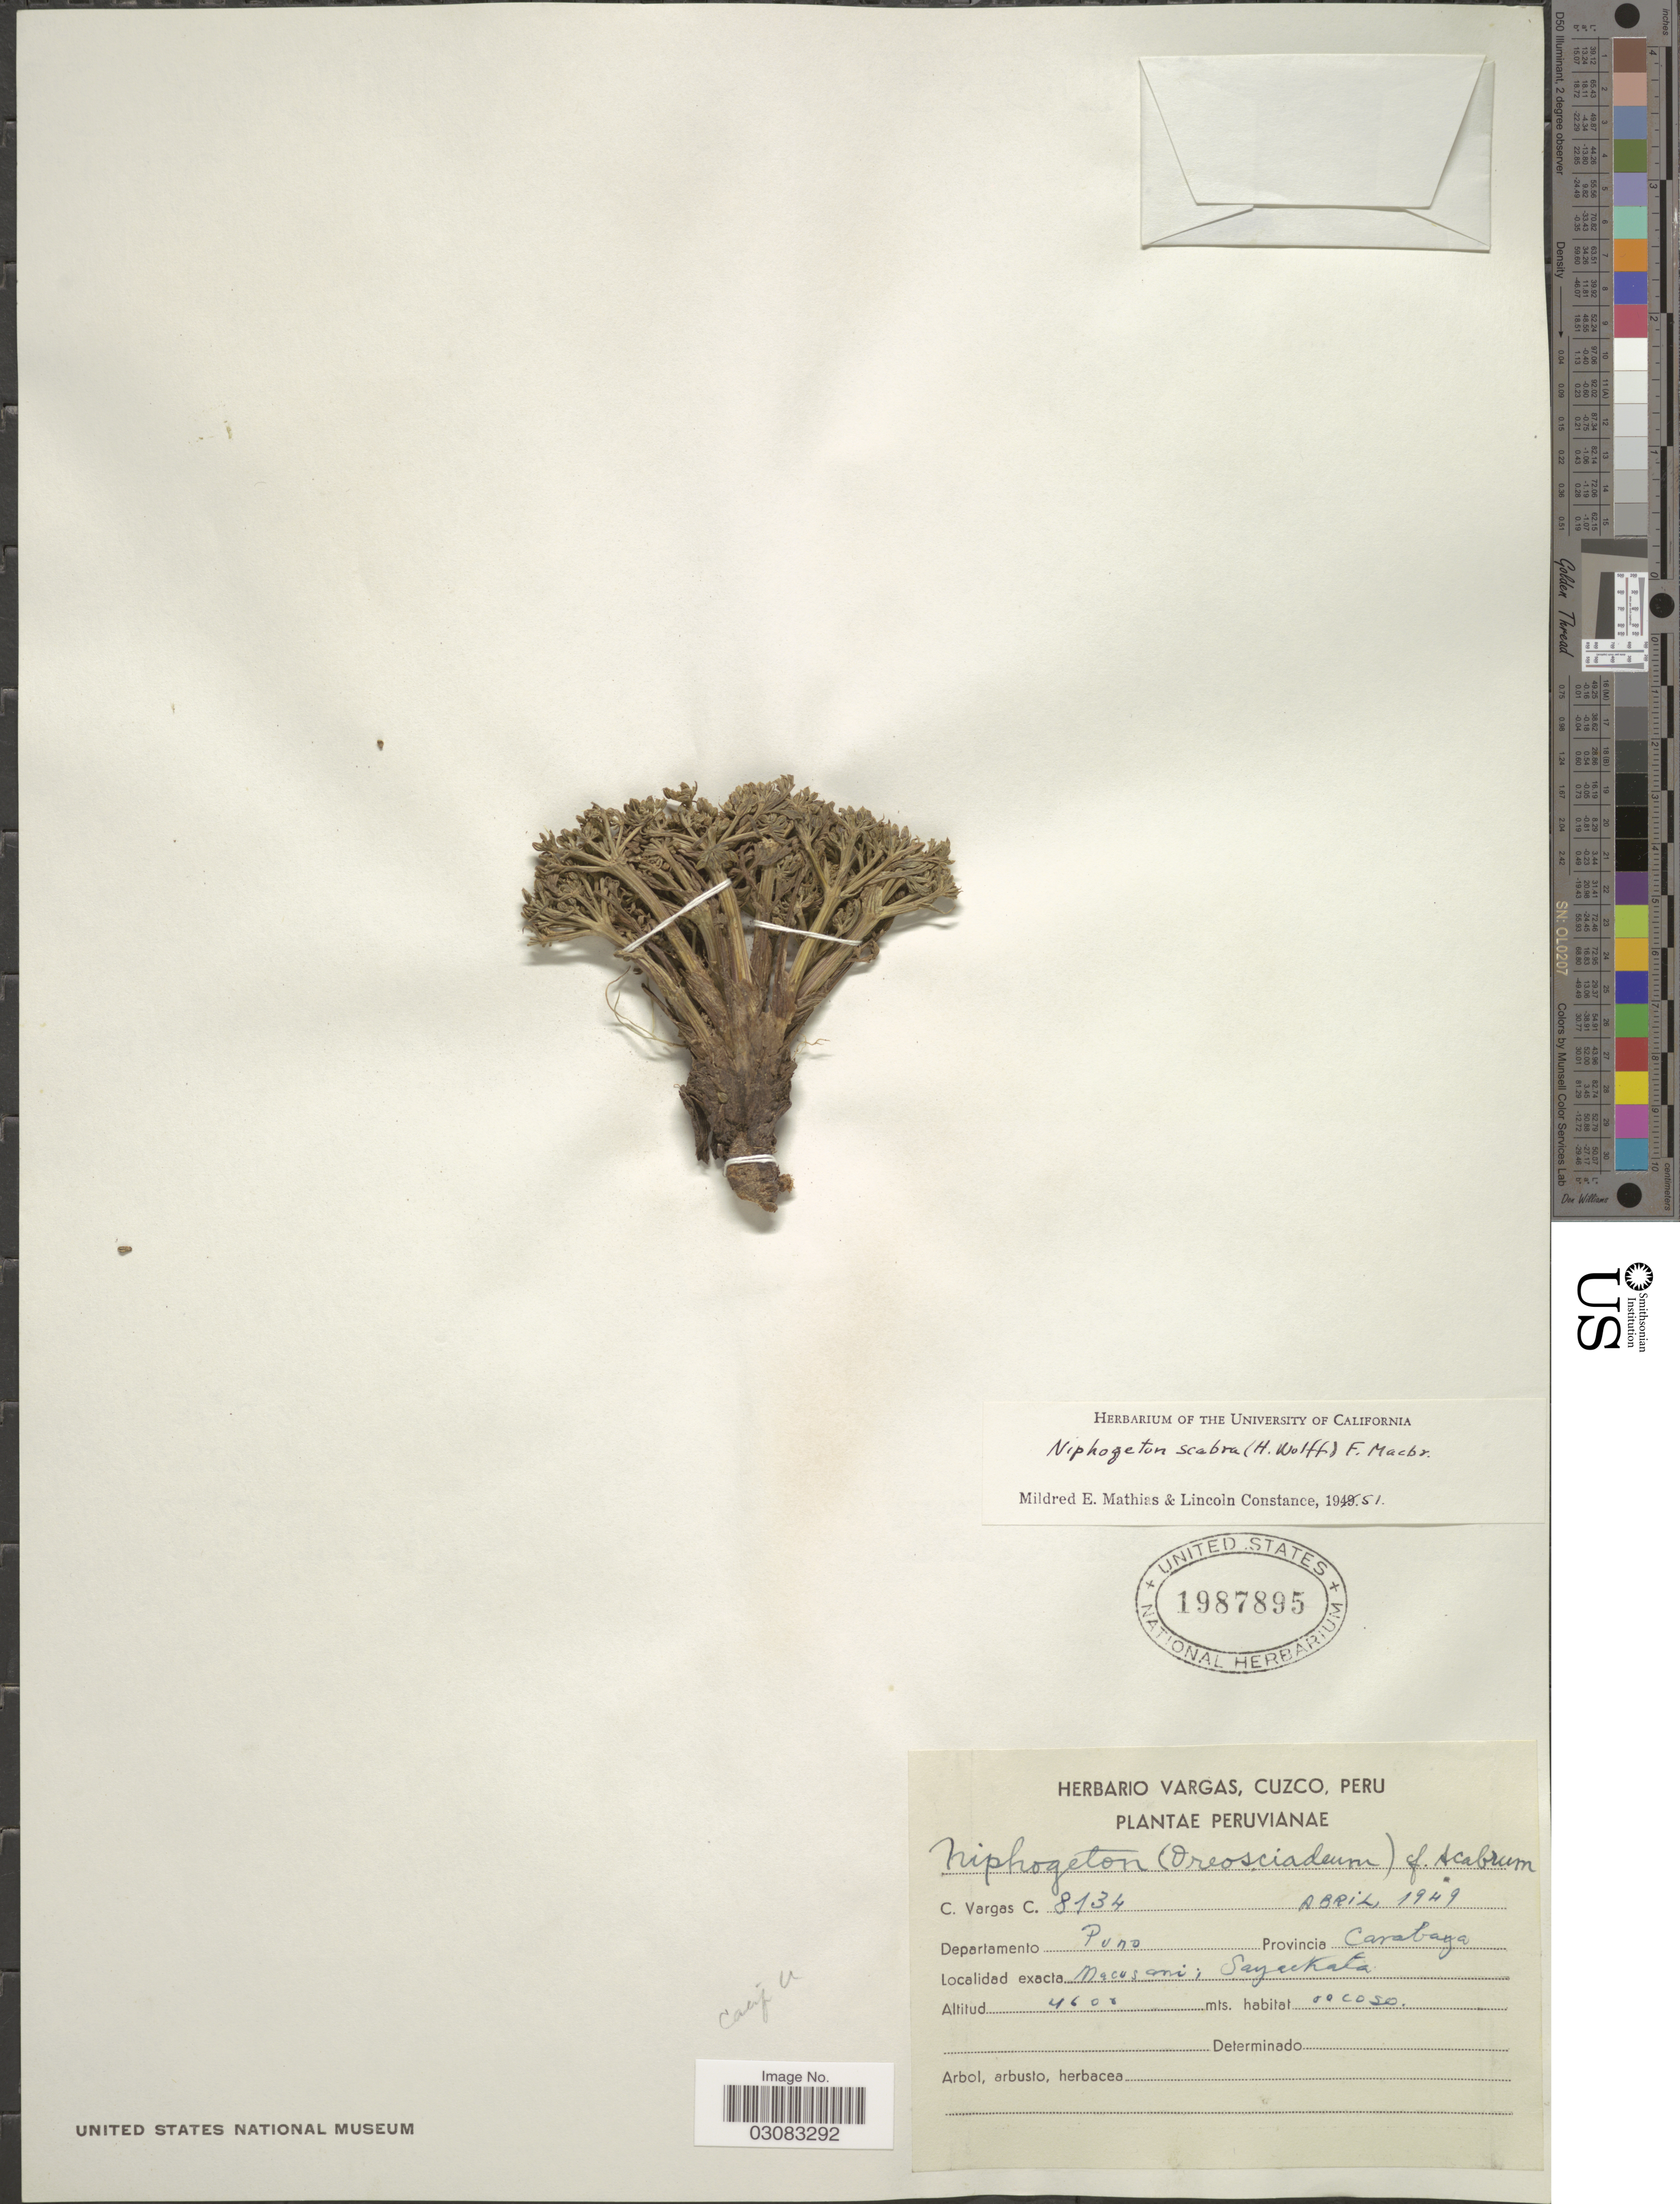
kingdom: Plantae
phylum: Tracheophyta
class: Magnoliopsida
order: Apiales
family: Apiaceae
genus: Niphogeton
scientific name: Niphogeton scabra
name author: (H. Wolff) J.F. Macbr.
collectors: C. Vargas Calderón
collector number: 8134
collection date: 1949-04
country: Peru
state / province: Puno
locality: Departamento Puno. Provincia Carabaya. Macusani; Sayacata.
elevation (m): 4600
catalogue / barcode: US 1987895